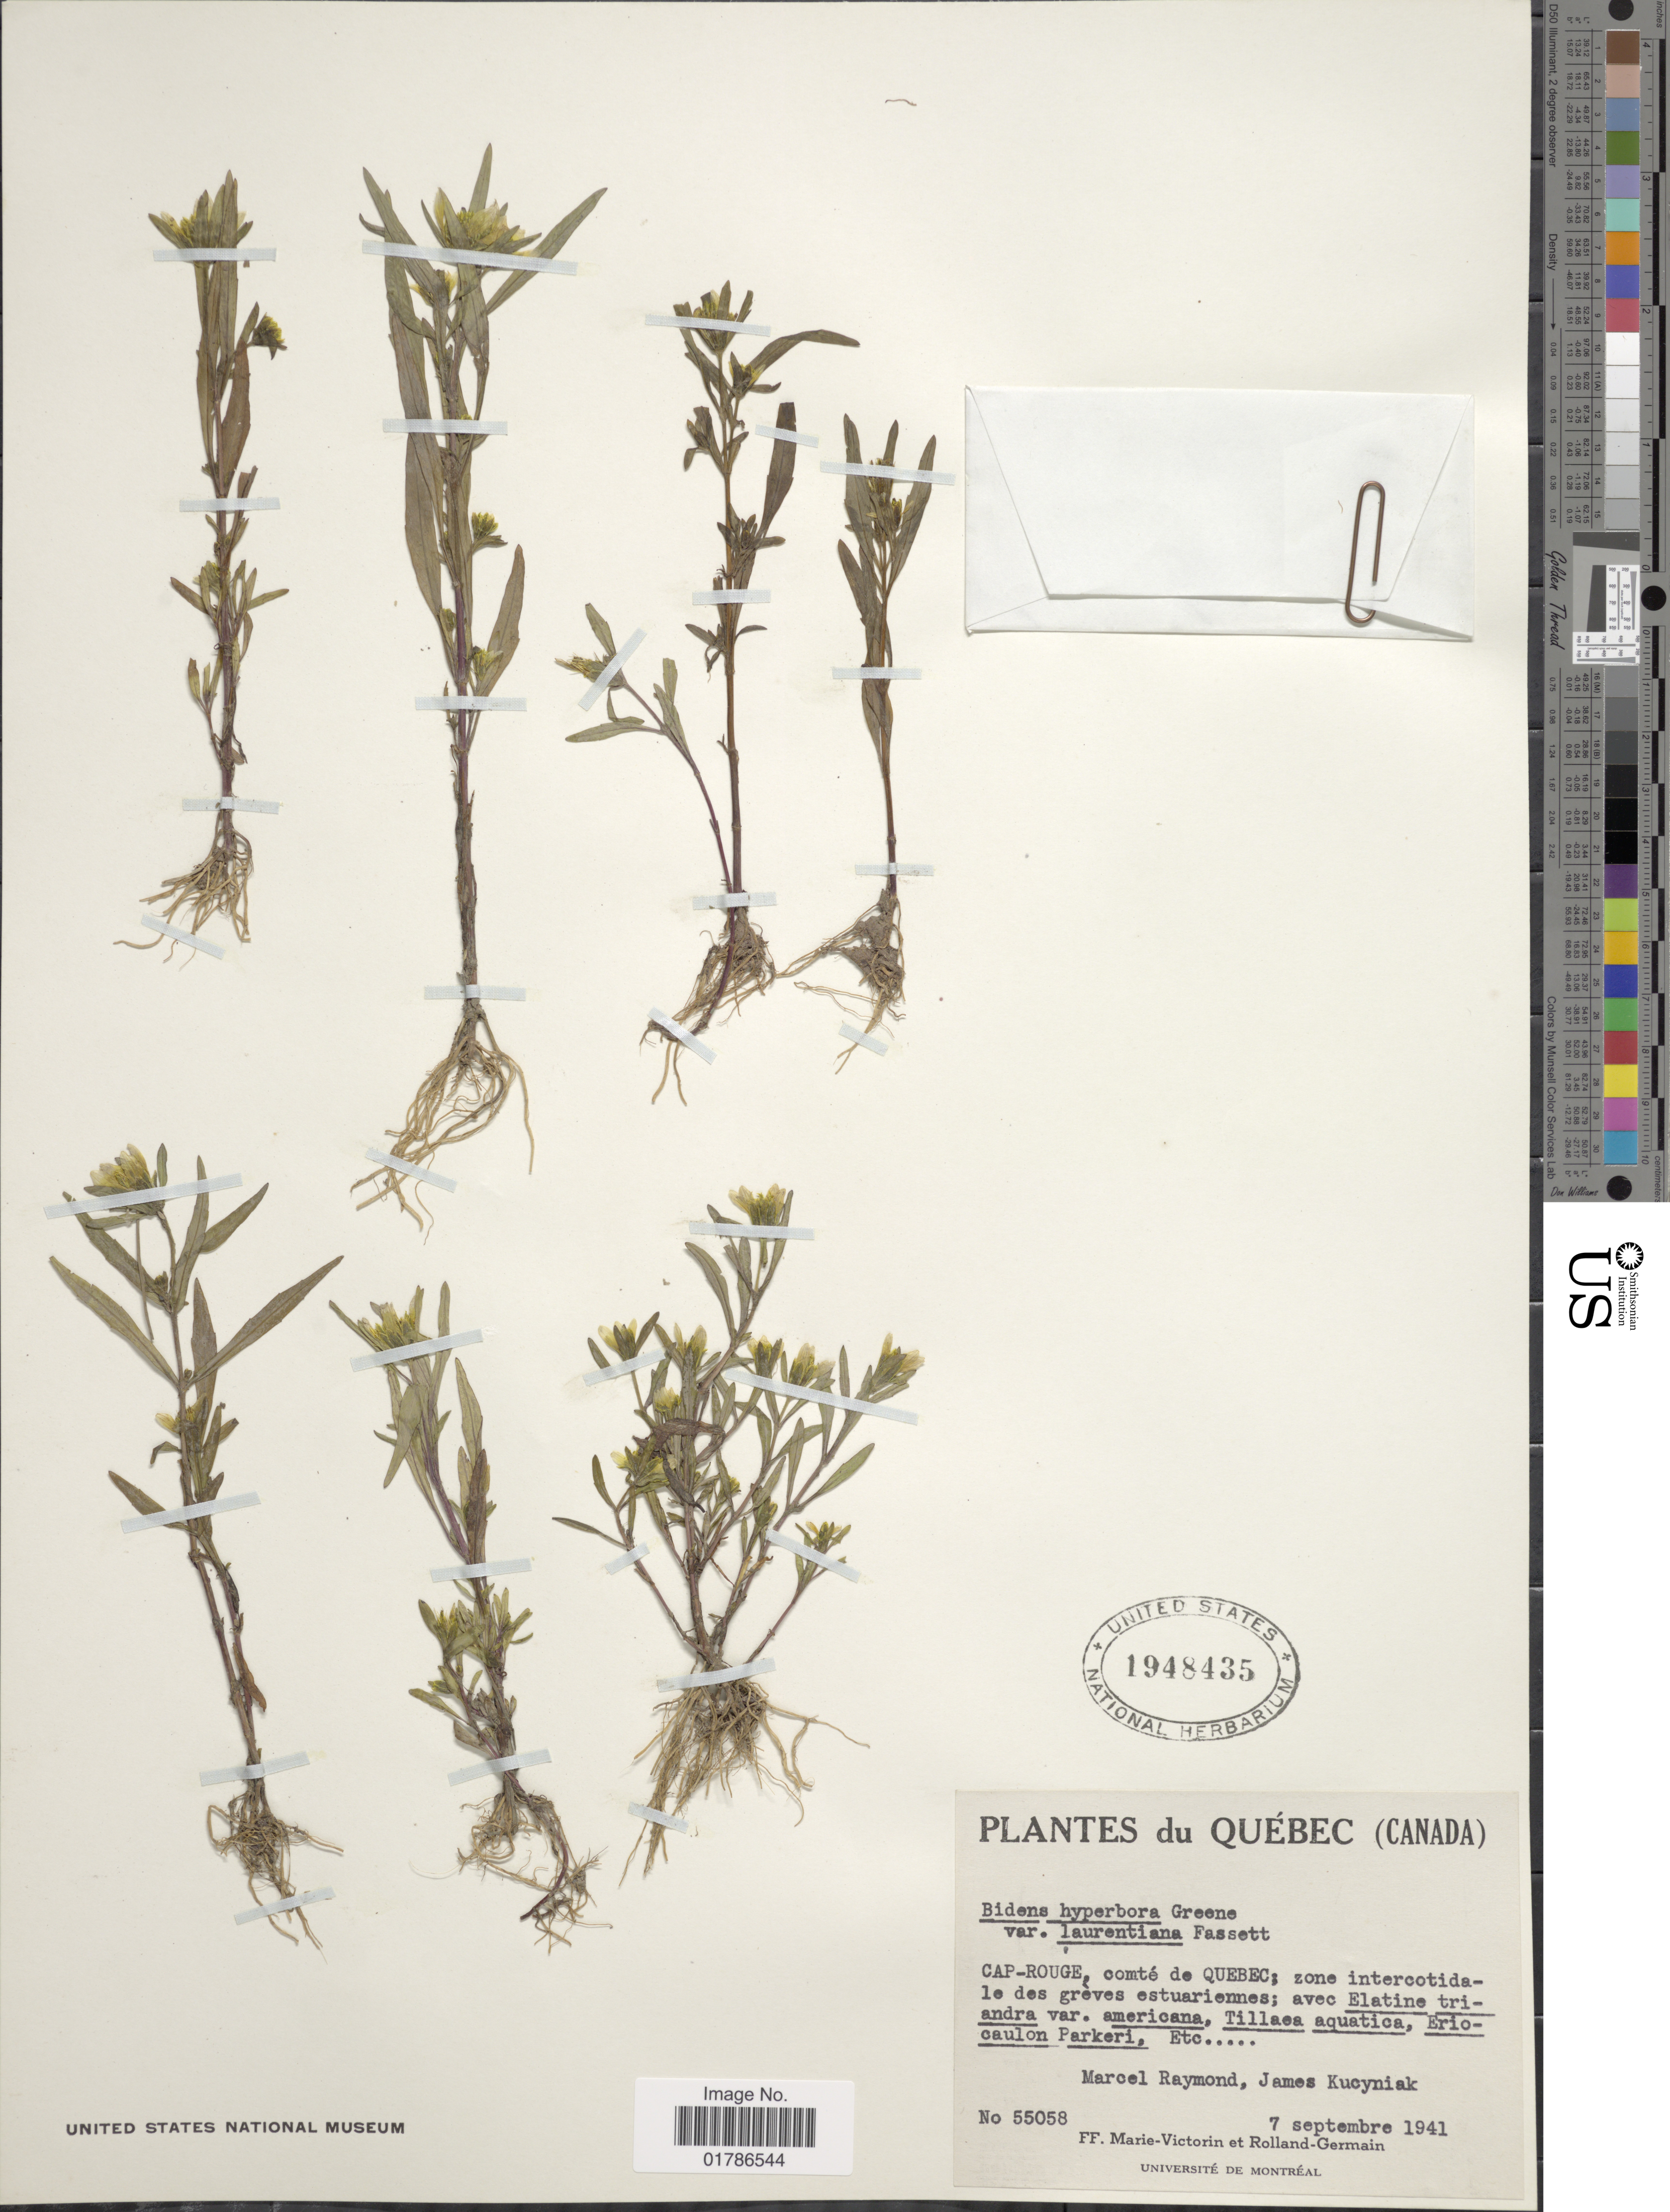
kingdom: Plantae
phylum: Tracheophyta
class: Magnoliopsida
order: Asterales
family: Asteraceae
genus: Bidens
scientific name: Bidens hyperborea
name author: Greene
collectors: F. Marie-Victorin & Rolland-Germain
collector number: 55058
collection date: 1942-09-07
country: Canada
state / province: Quebec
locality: Cap-Rouge, Comte de Quebec; zone intercotidalle des greves estuariennes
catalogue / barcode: US 1948435